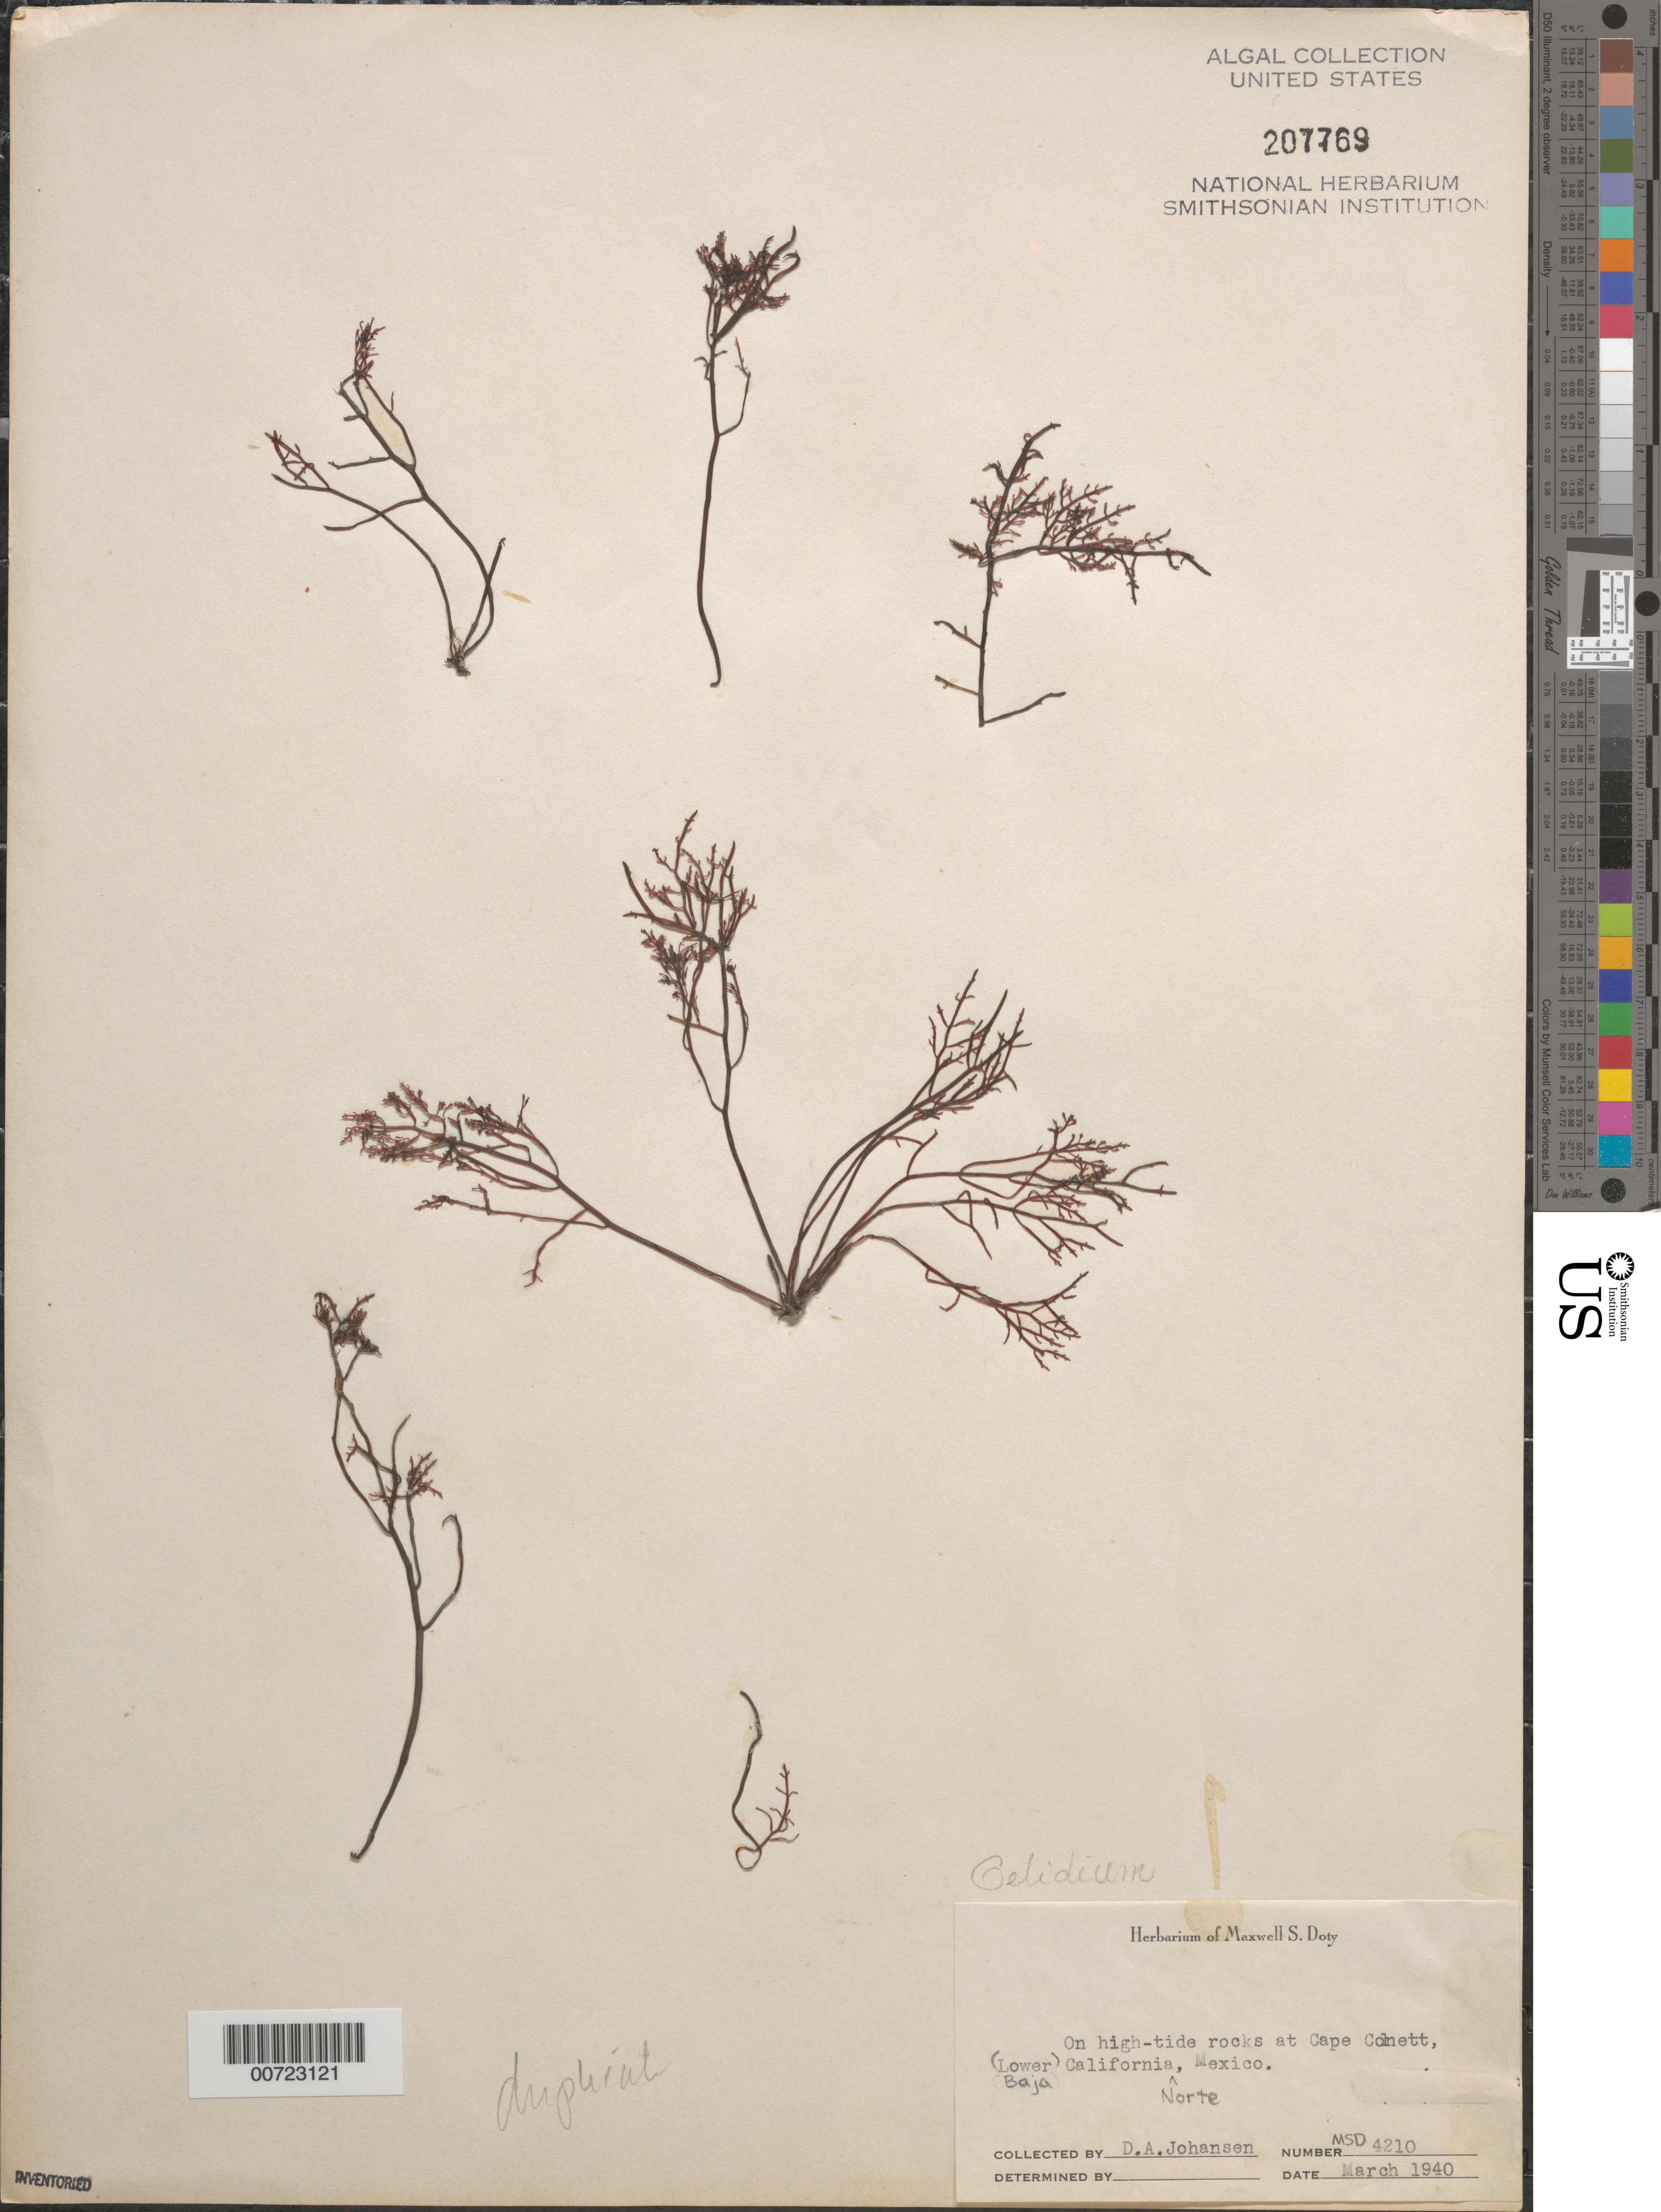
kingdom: Plantae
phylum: Rhodophyta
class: Florideophyceae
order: Gelidiales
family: Gelidiaceae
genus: Gelidium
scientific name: Gelidium sp.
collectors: D. Johansen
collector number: MSD 4210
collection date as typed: Mar 1940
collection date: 1940-03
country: Mexico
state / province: Baja California Norte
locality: Cabo Colnett (Cape Colnett)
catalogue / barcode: US 207769